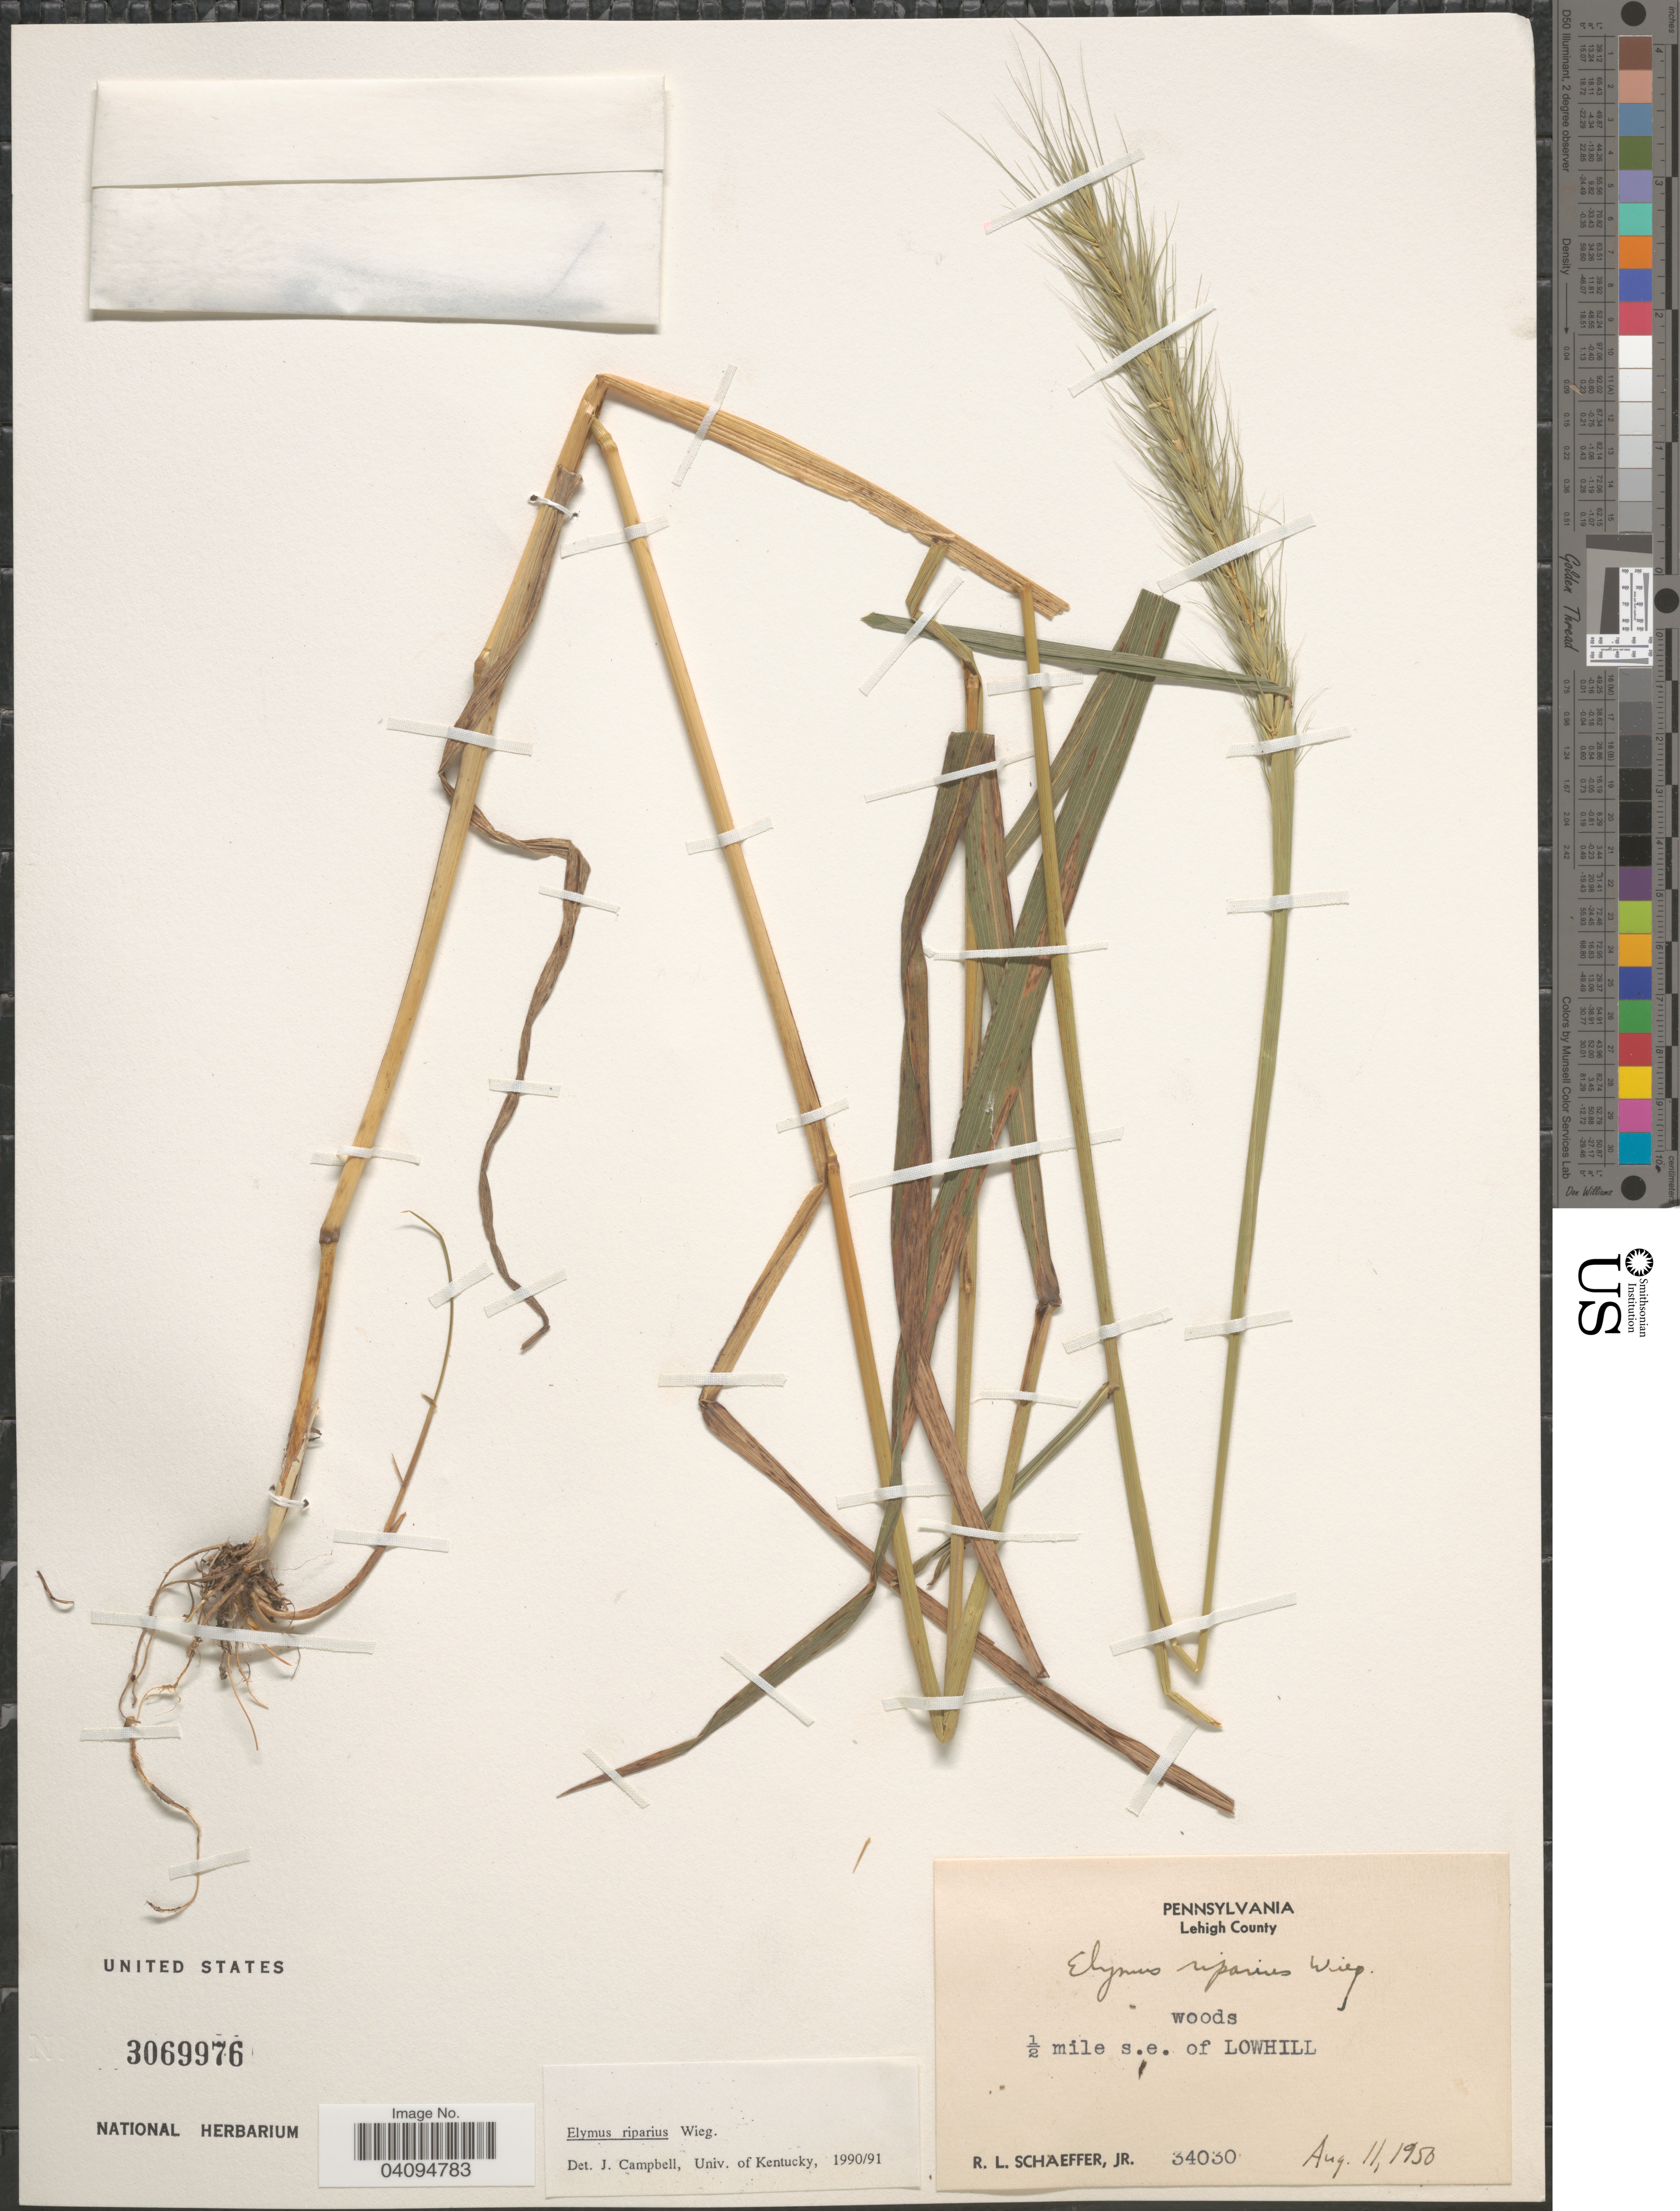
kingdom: Plantae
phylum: Tracheophyta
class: Liliopsida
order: Poales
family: Poaceae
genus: Elymus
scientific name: Elymus riparius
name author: Wiegand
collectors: R. L. Schaeffer Jr.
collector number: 34030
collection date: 1950-08-11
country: United States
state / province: Pennsylvania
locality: Lehigh County. ½ mile s.e. of Lowhill.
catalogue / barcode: US 3069976